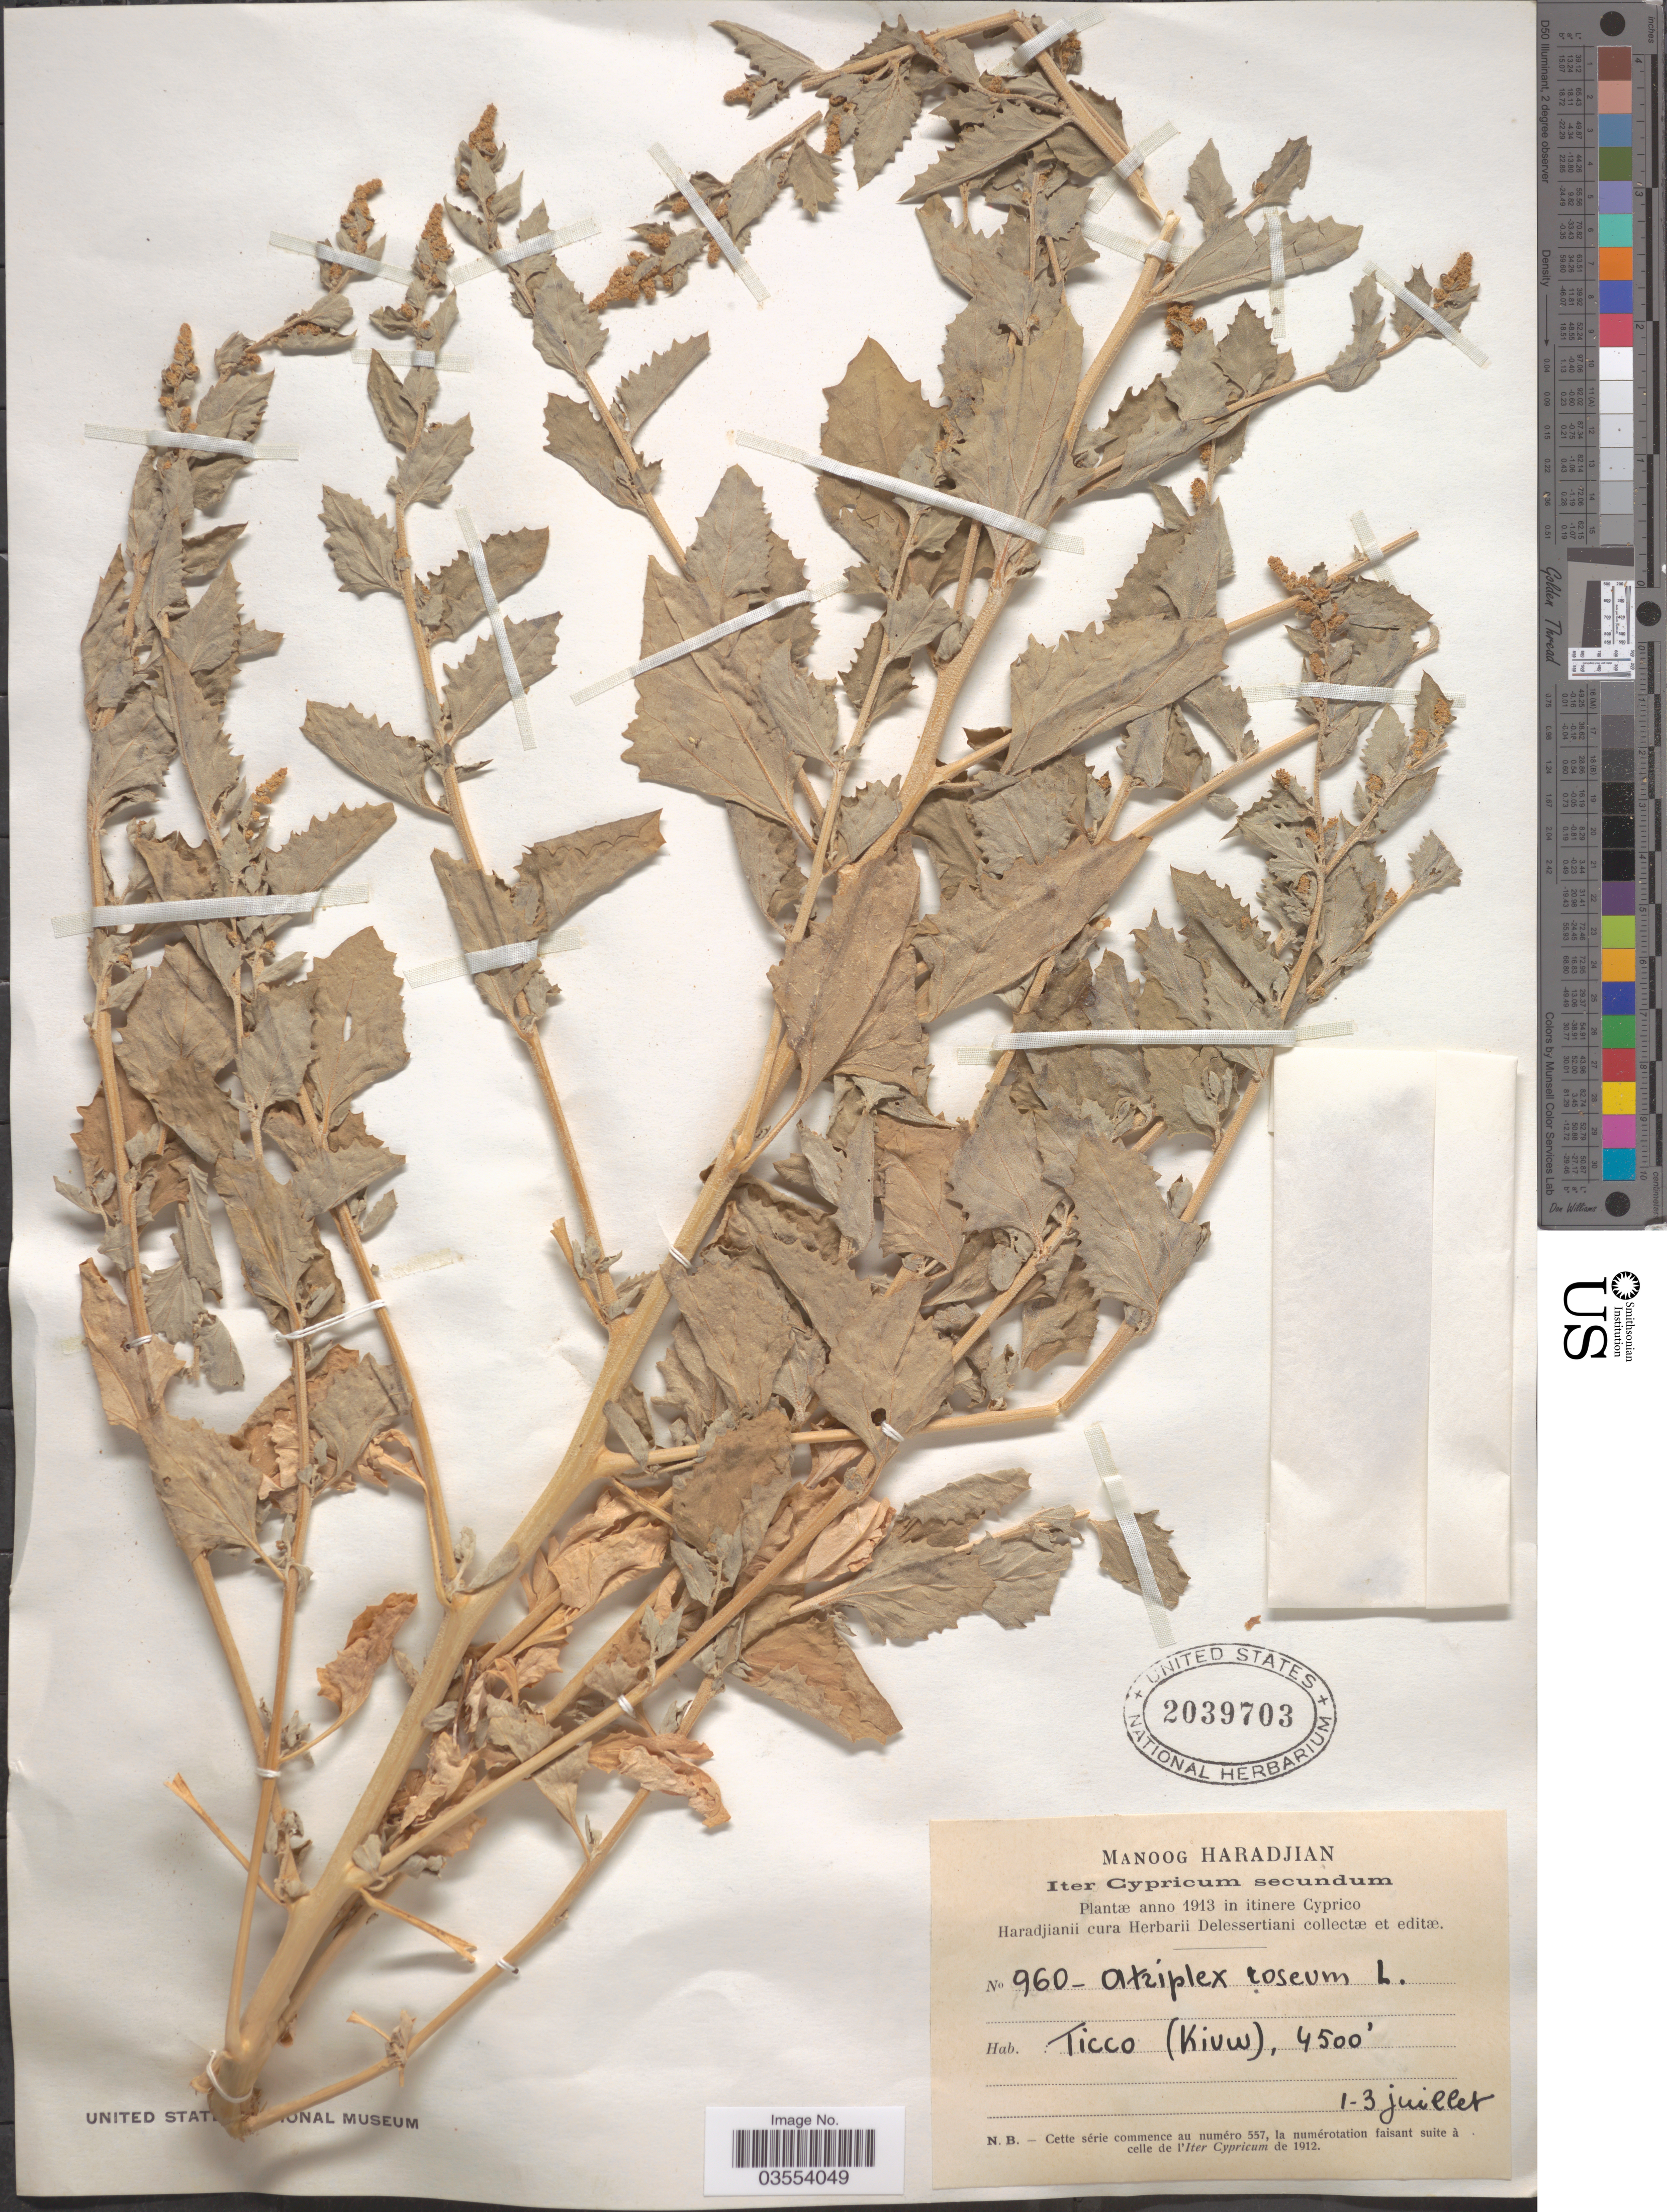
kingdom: Plantae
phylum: Tracheophyta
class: Magnoliopsida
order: Caryophyllales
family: Amaranthaceae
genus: Atriplex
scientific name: Atriplex rosea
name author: L.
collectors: M. Haradjian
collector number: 960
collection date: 1913-07-01/1913-07-03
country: Cyprus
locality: Iter Cypricum secundum. [unsure placement] Ticco (Kiuw [interpreted]).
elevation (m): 1372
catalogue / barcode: US 2039703